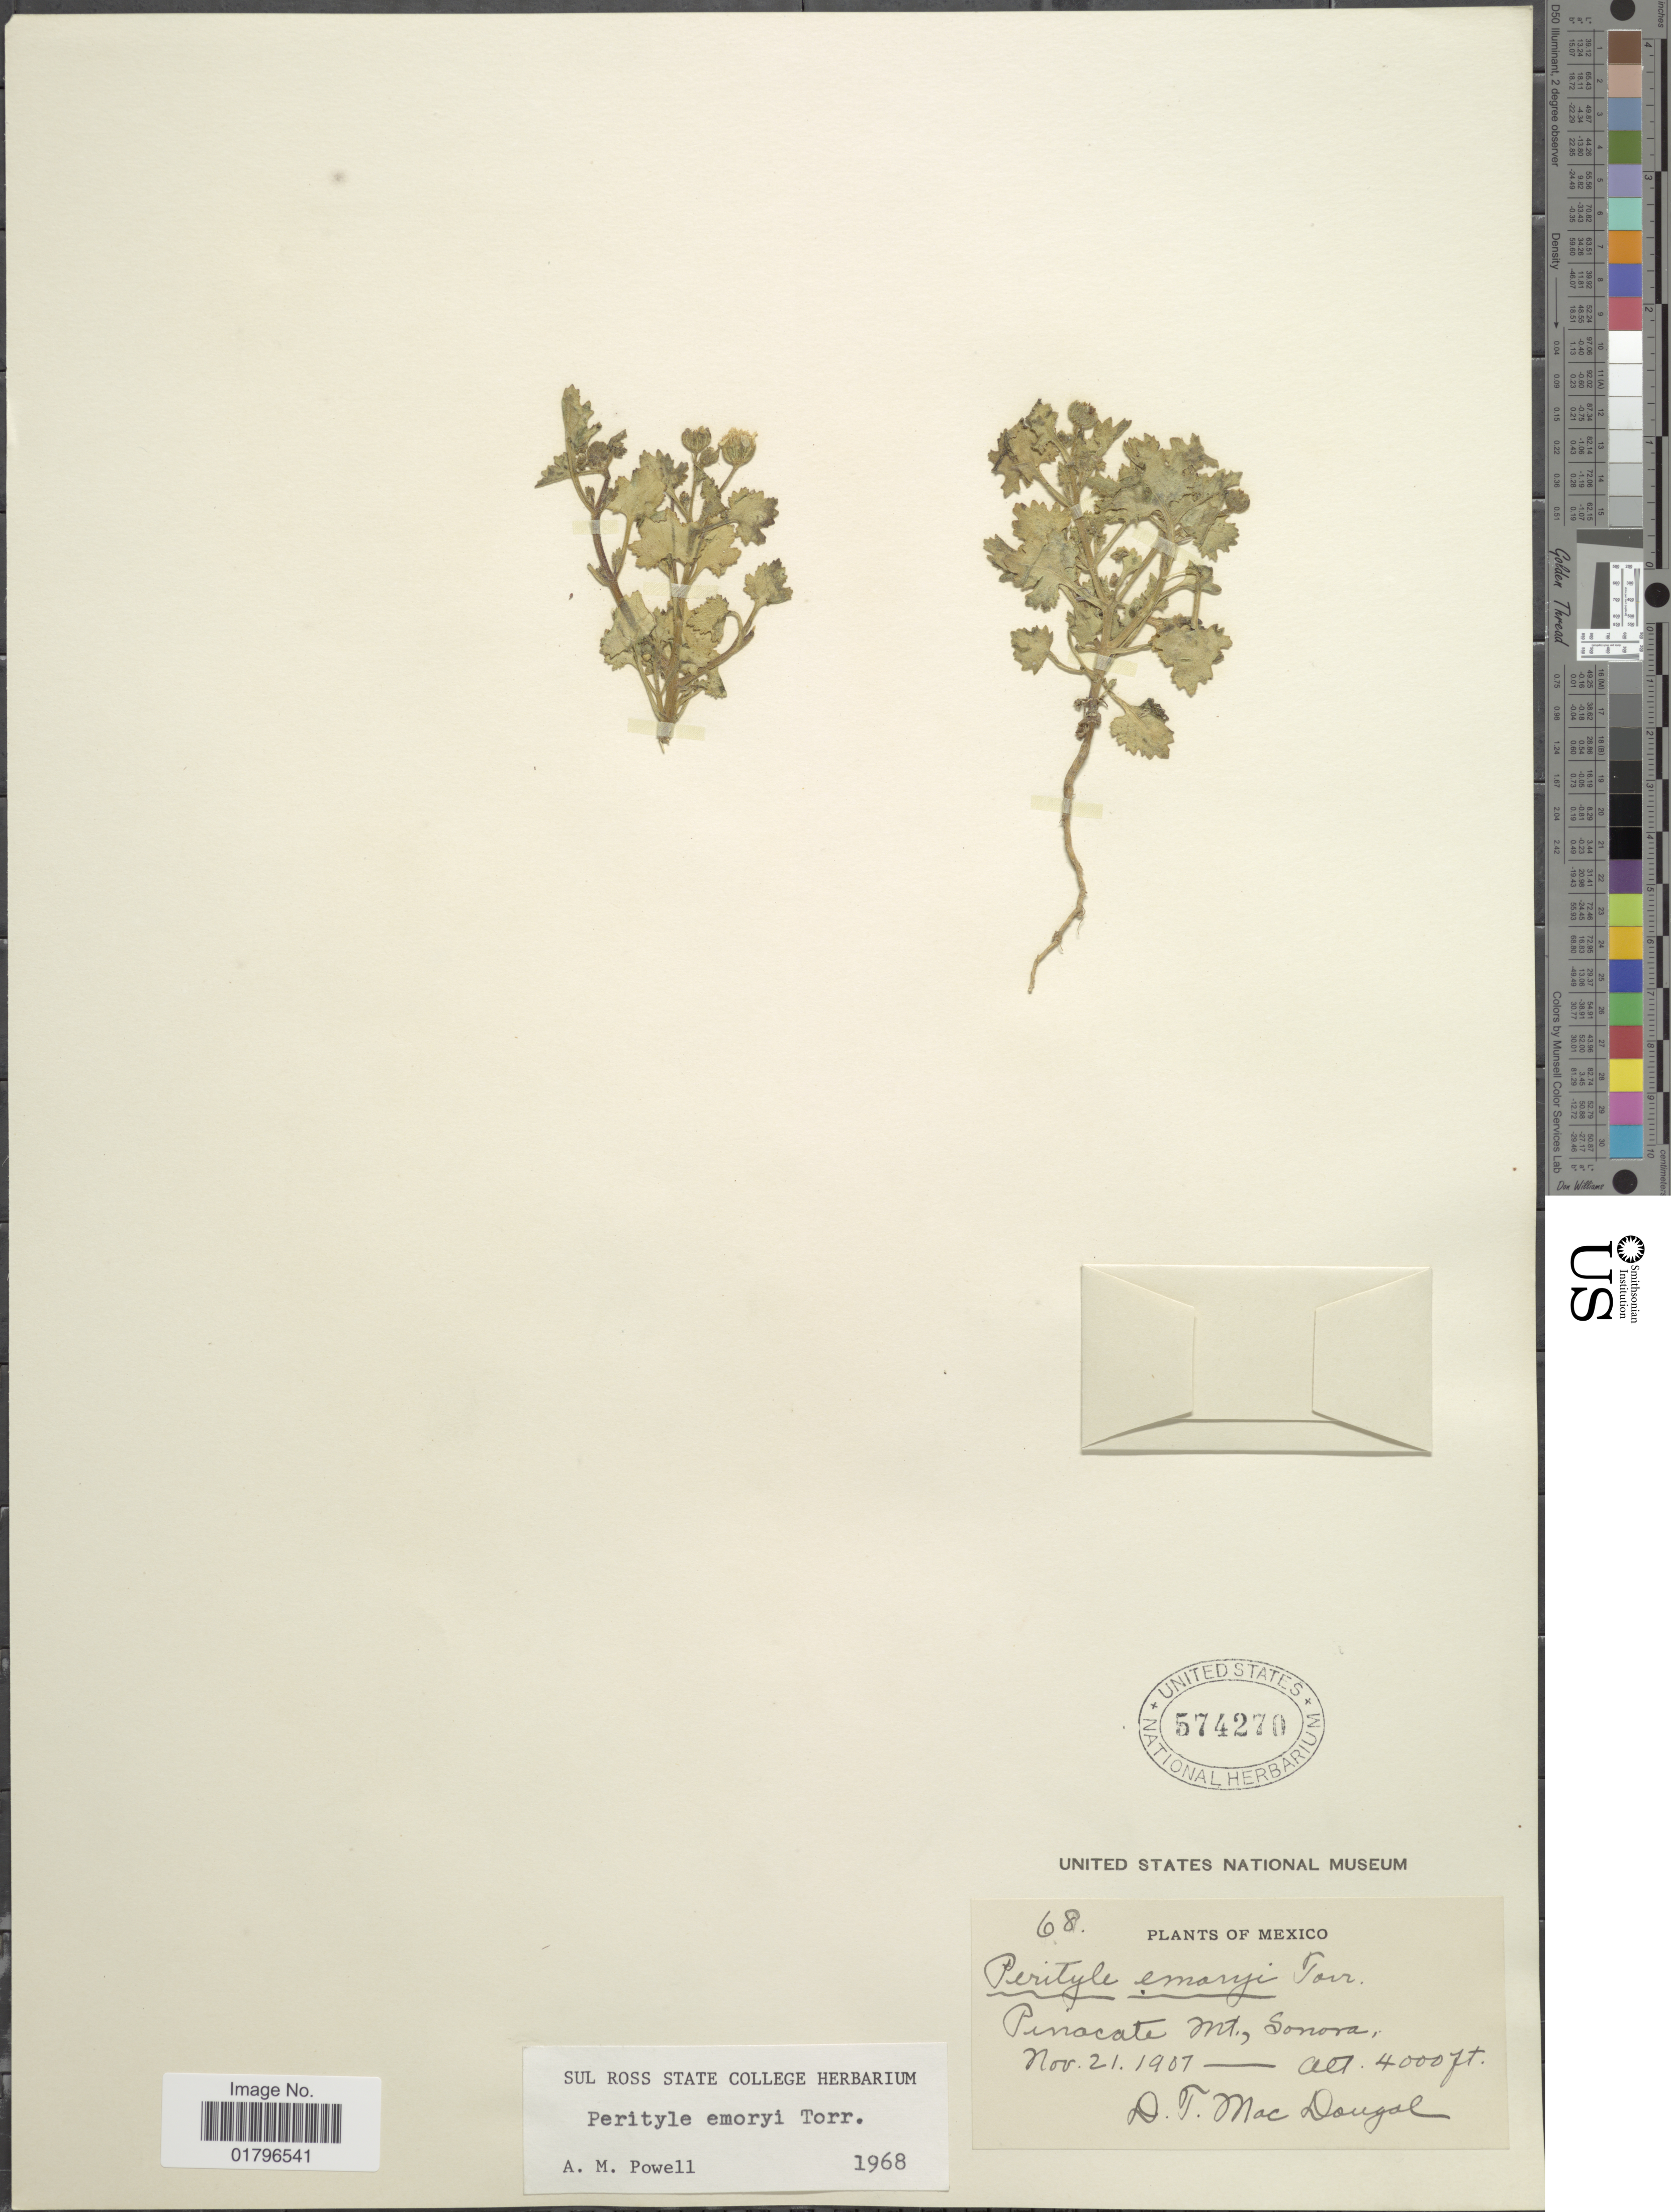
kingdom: Plantae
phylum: Tracheophyta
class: Magnoliopsida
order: Asterales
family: Asteraceae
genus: Perityle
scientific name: Perityle emoryi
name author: Torr.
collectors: D. T. MacDougal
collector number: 68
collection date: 1907-11-21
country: Mexico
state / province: Sonora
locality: Pinacate Mt., Sonora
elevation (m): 1219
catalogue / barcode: US 574270